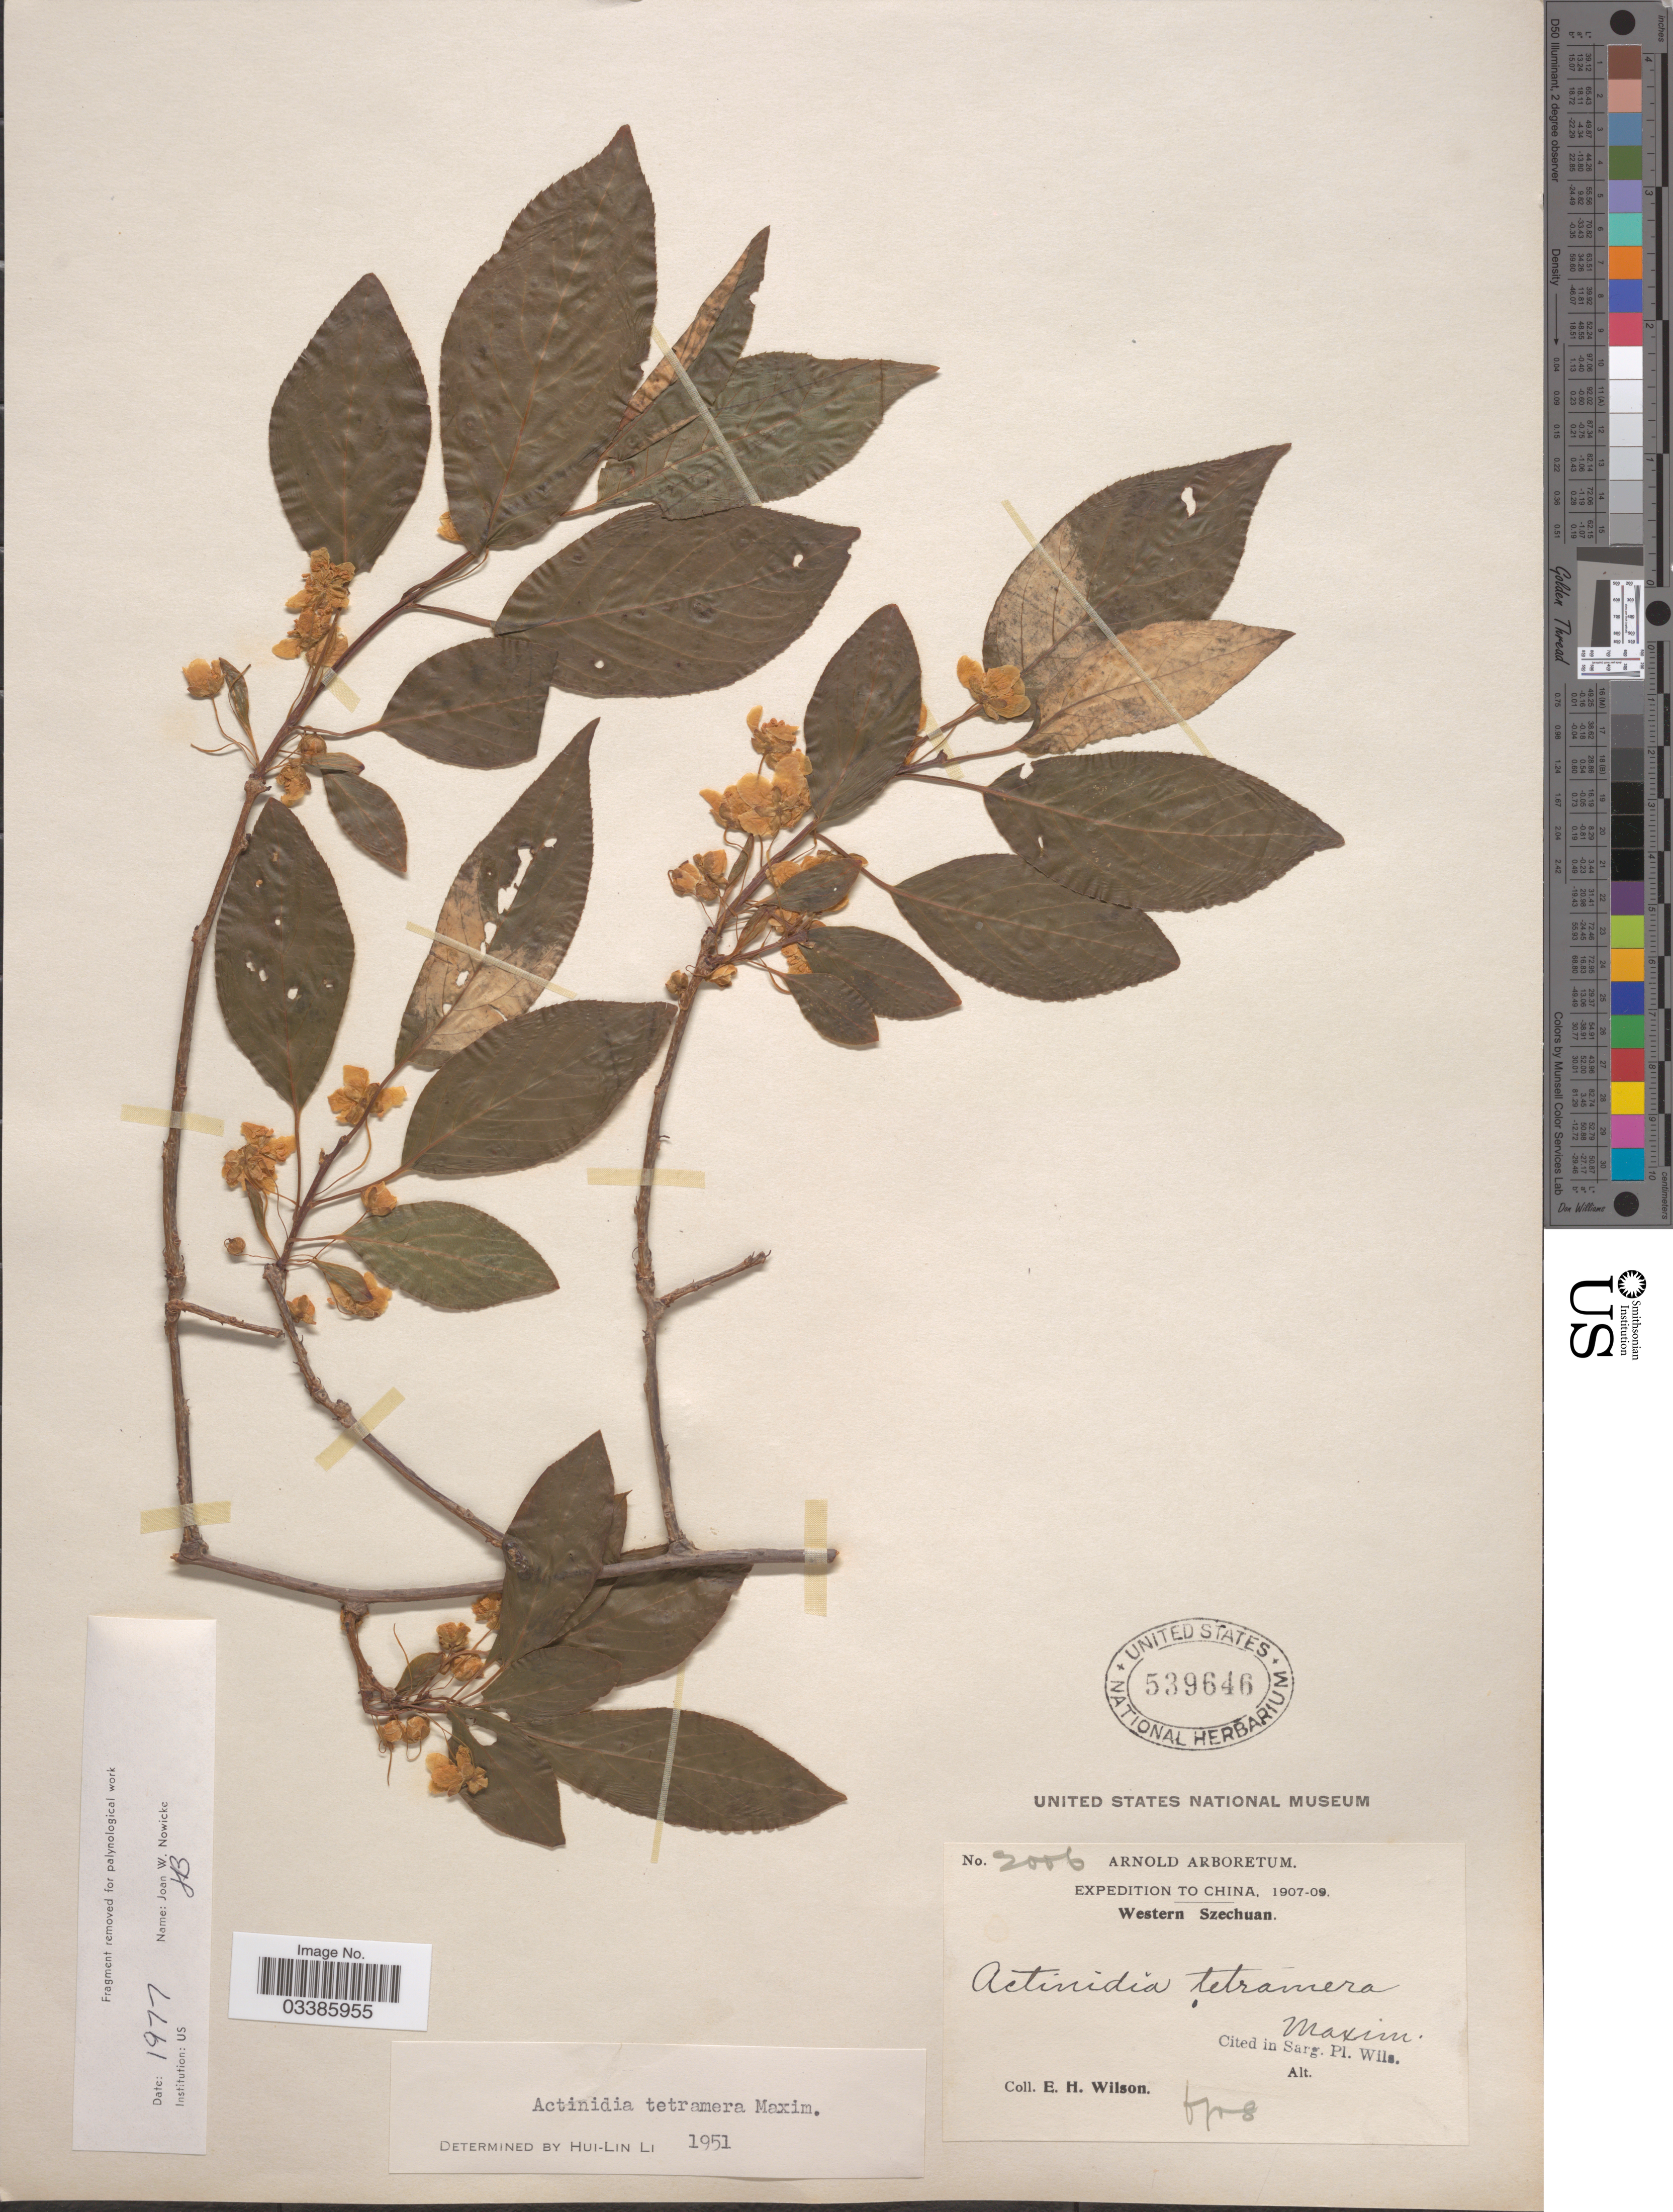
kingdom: Plantae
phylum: Tracheophyta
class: Magnoliopsida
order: Ericales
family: Actinidiaceae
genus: Actinidia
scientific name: Actinidia tetramera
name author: Maxim.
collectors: E. Wilson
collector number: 2006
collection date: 1908-06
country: China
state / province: Sichuan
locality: Western Szechuan.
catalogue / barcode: US 539646